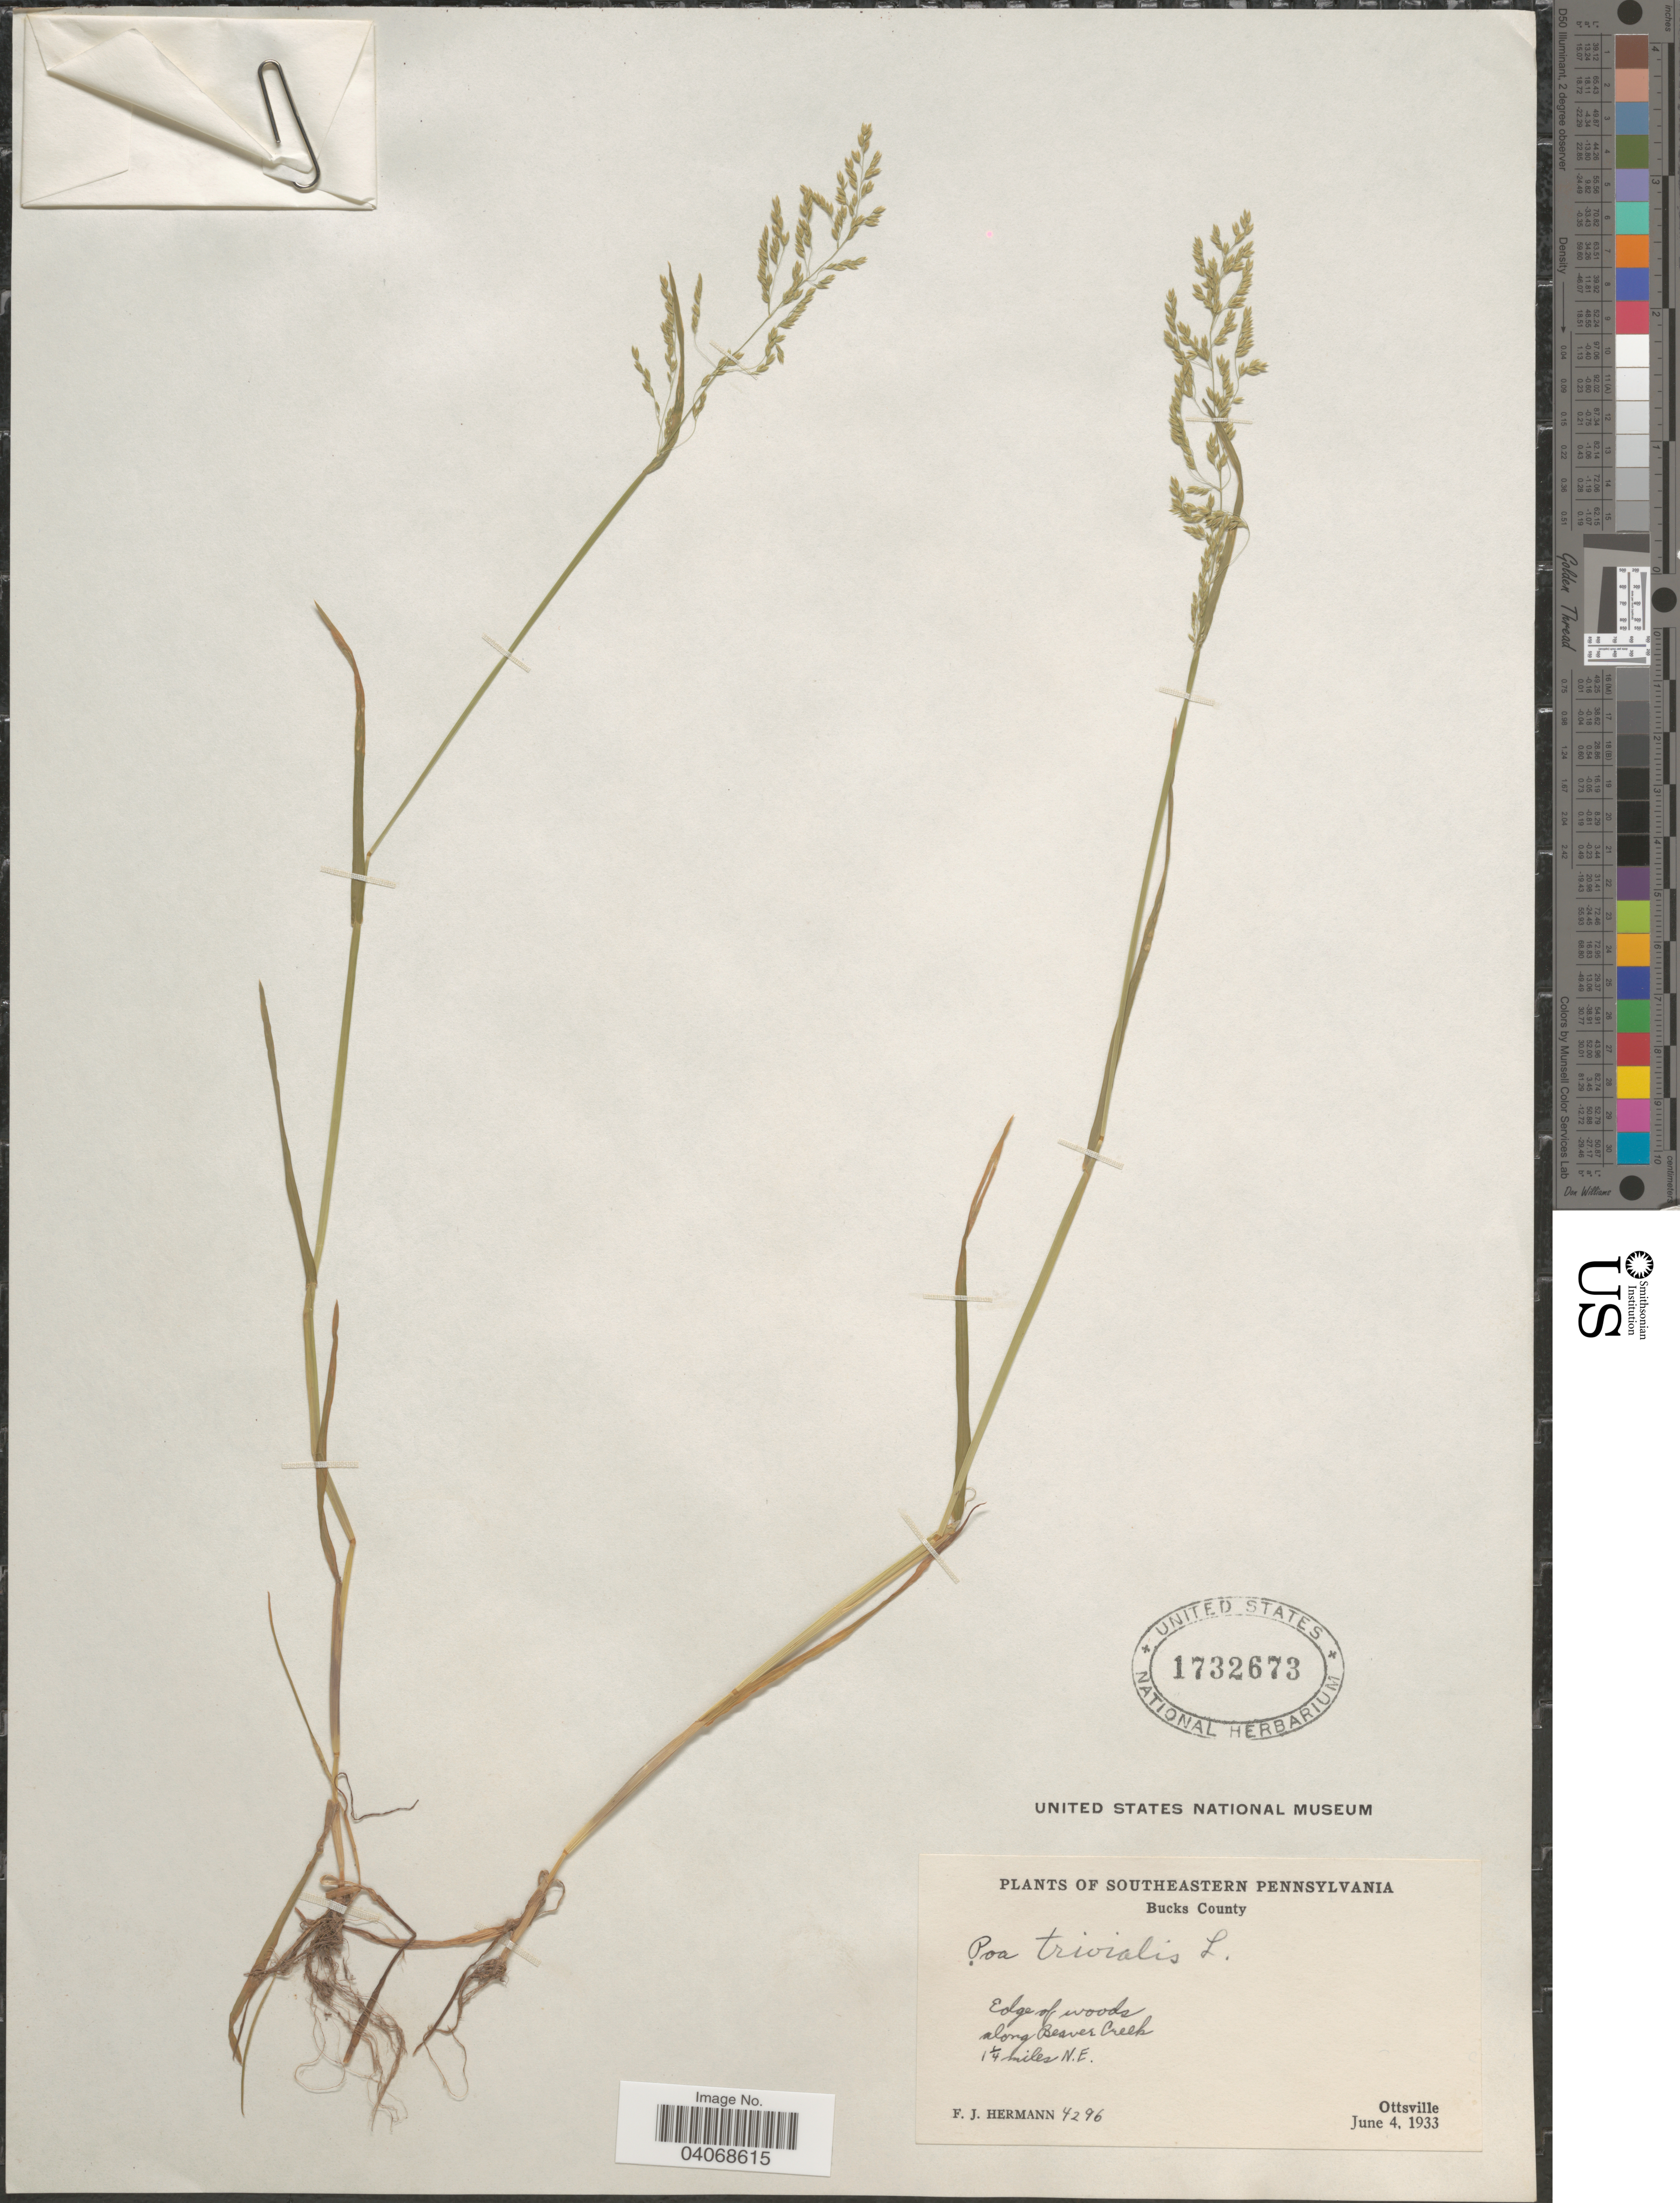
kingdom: Plantae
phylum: Tracheophyta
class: Liliopsida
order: Poales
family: Poaceae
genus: Poa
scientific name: Poa trivialis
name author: L.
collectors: F. J. Hermann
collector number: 4296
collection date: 1933-06-04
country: United States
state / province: Pennsylvania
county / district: Bucks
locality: Southeastern Pennsylvania. Bucks County. Edge of woods along Beaver Creek. 1¼ miles N.E. Ottsville.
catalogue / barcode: US 1732673